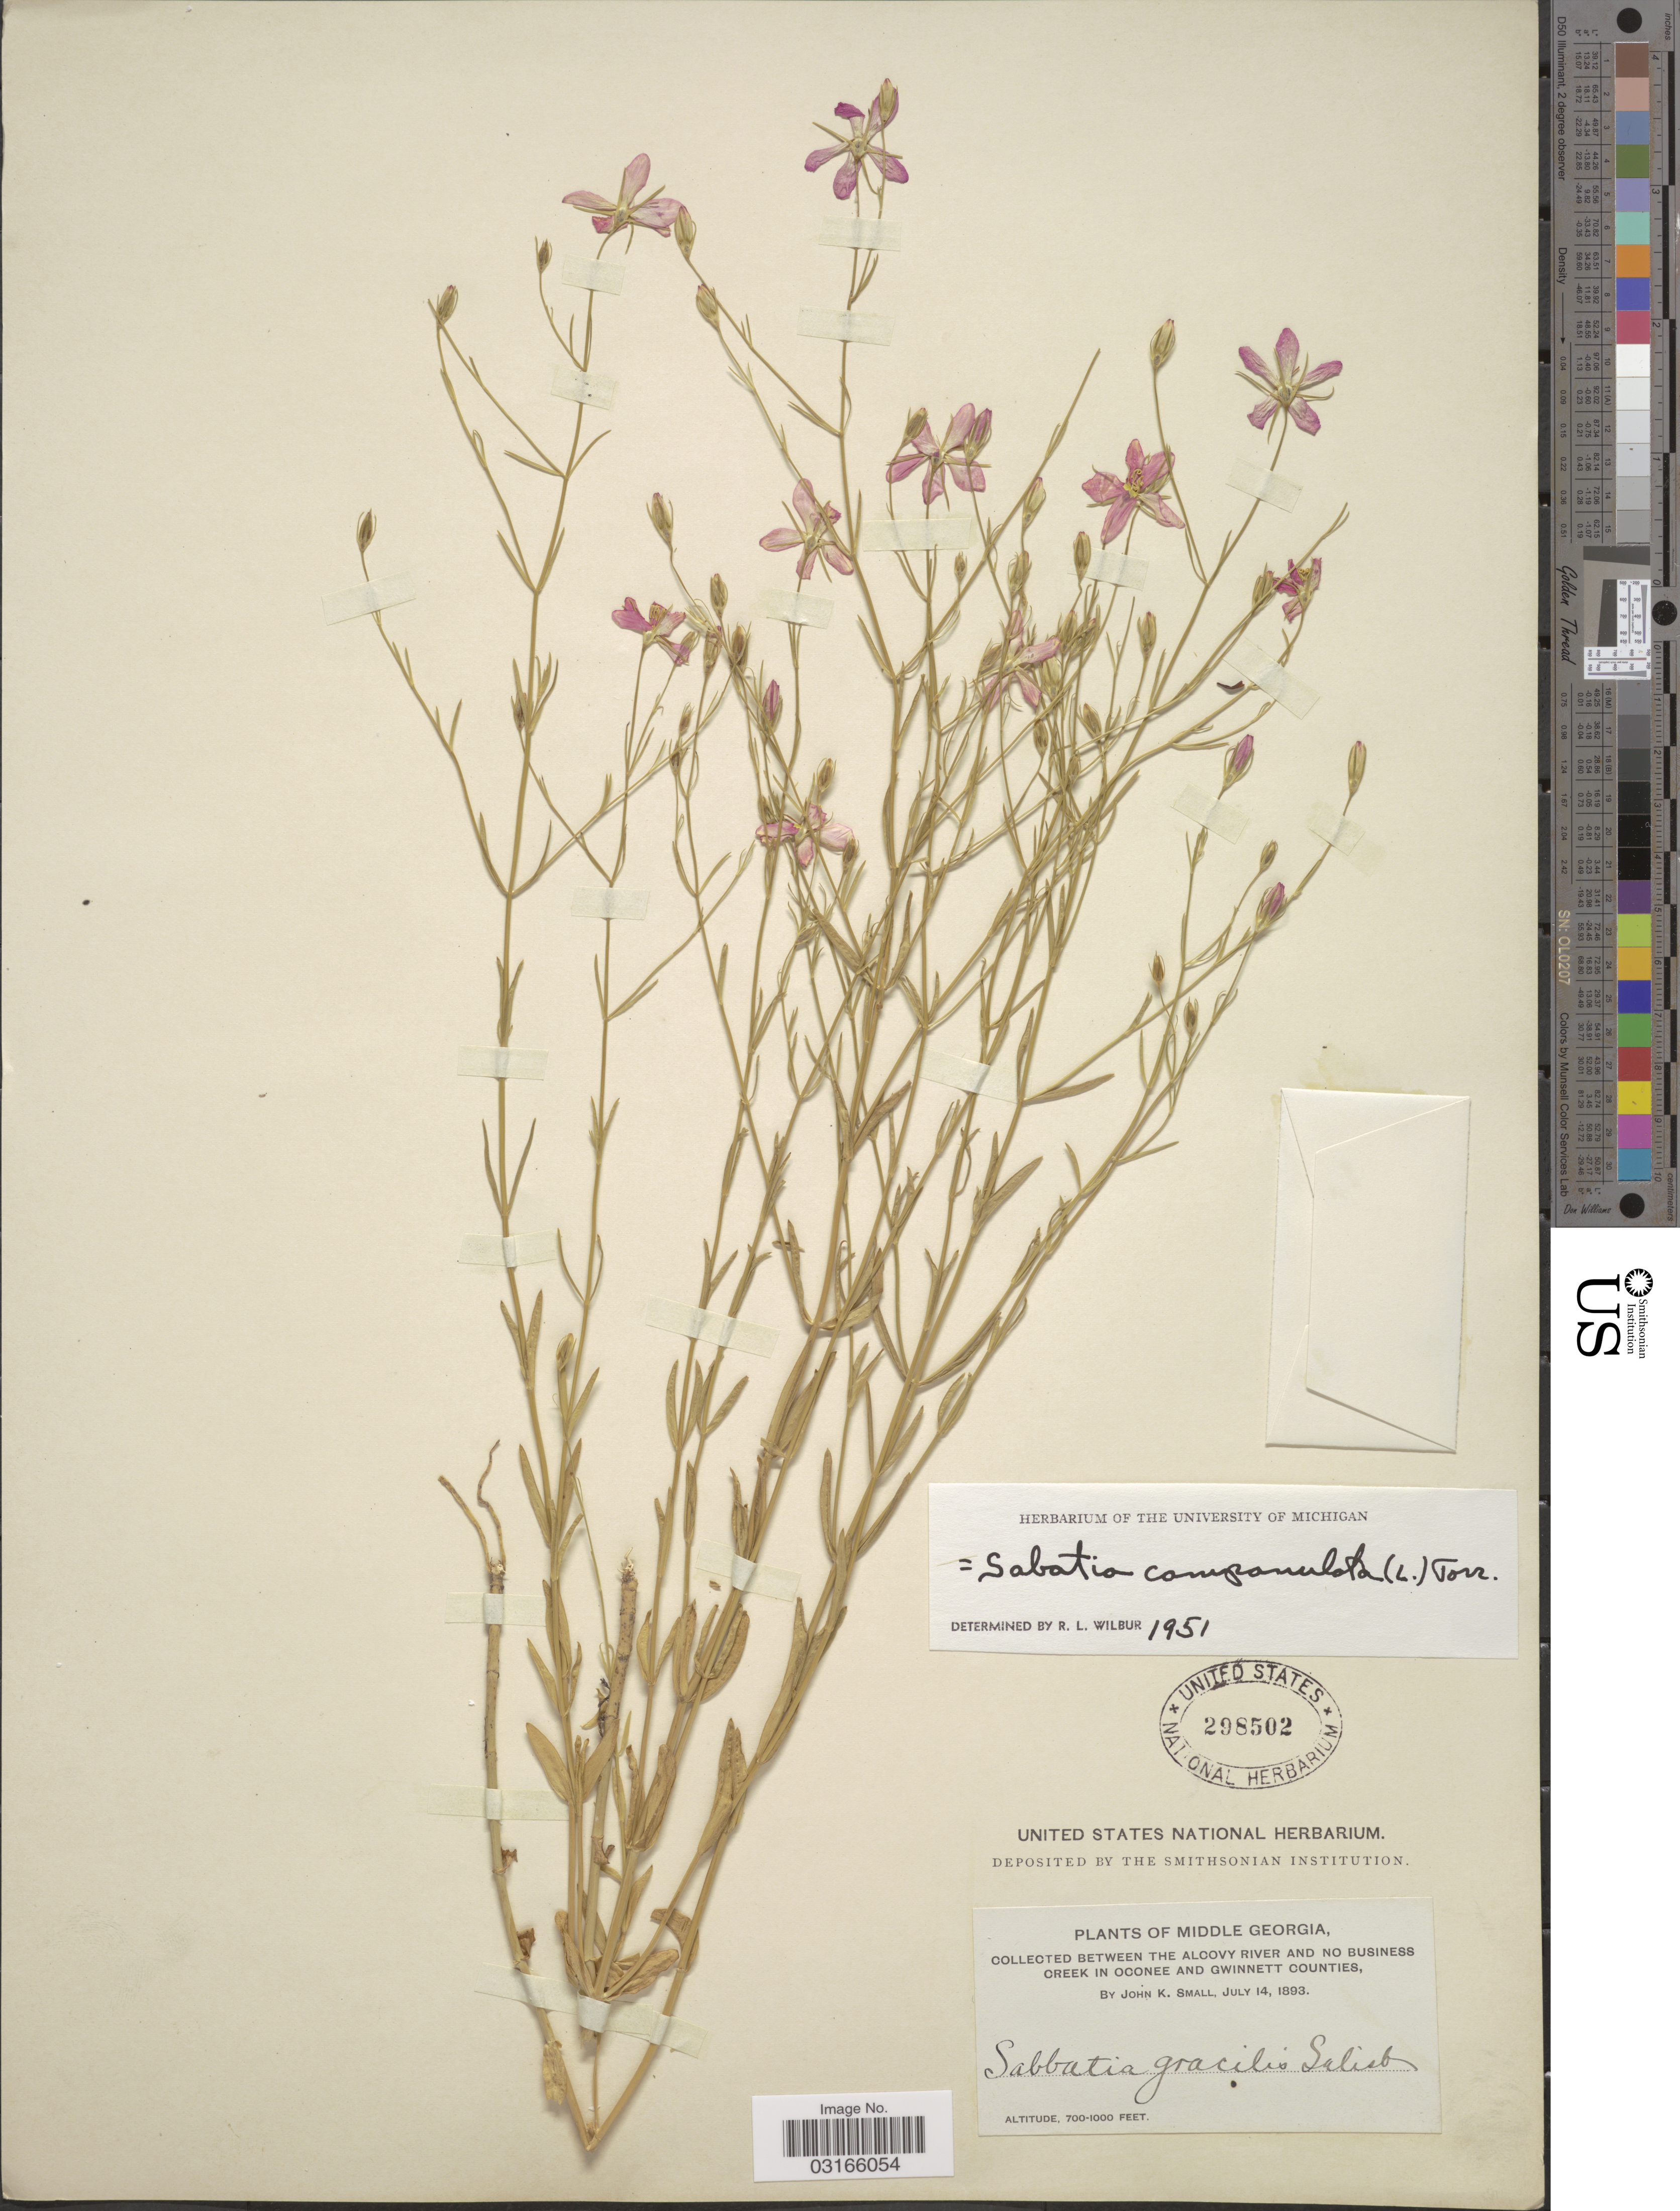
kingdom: Plantae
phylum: Tracheophyta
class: Magnoliopsida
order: Gentianales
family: Gentianaceae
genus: Sabatia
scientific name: Sabatia campanulata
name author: (L.) Torr.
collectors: J. K. Small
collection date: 1893-07-14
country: United States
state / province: Georgia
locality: Middle Georgia, Between The Alcovy River and No Business Creek in Oconee and Gwinnett Counties.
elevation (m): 213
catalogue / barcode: US 298502